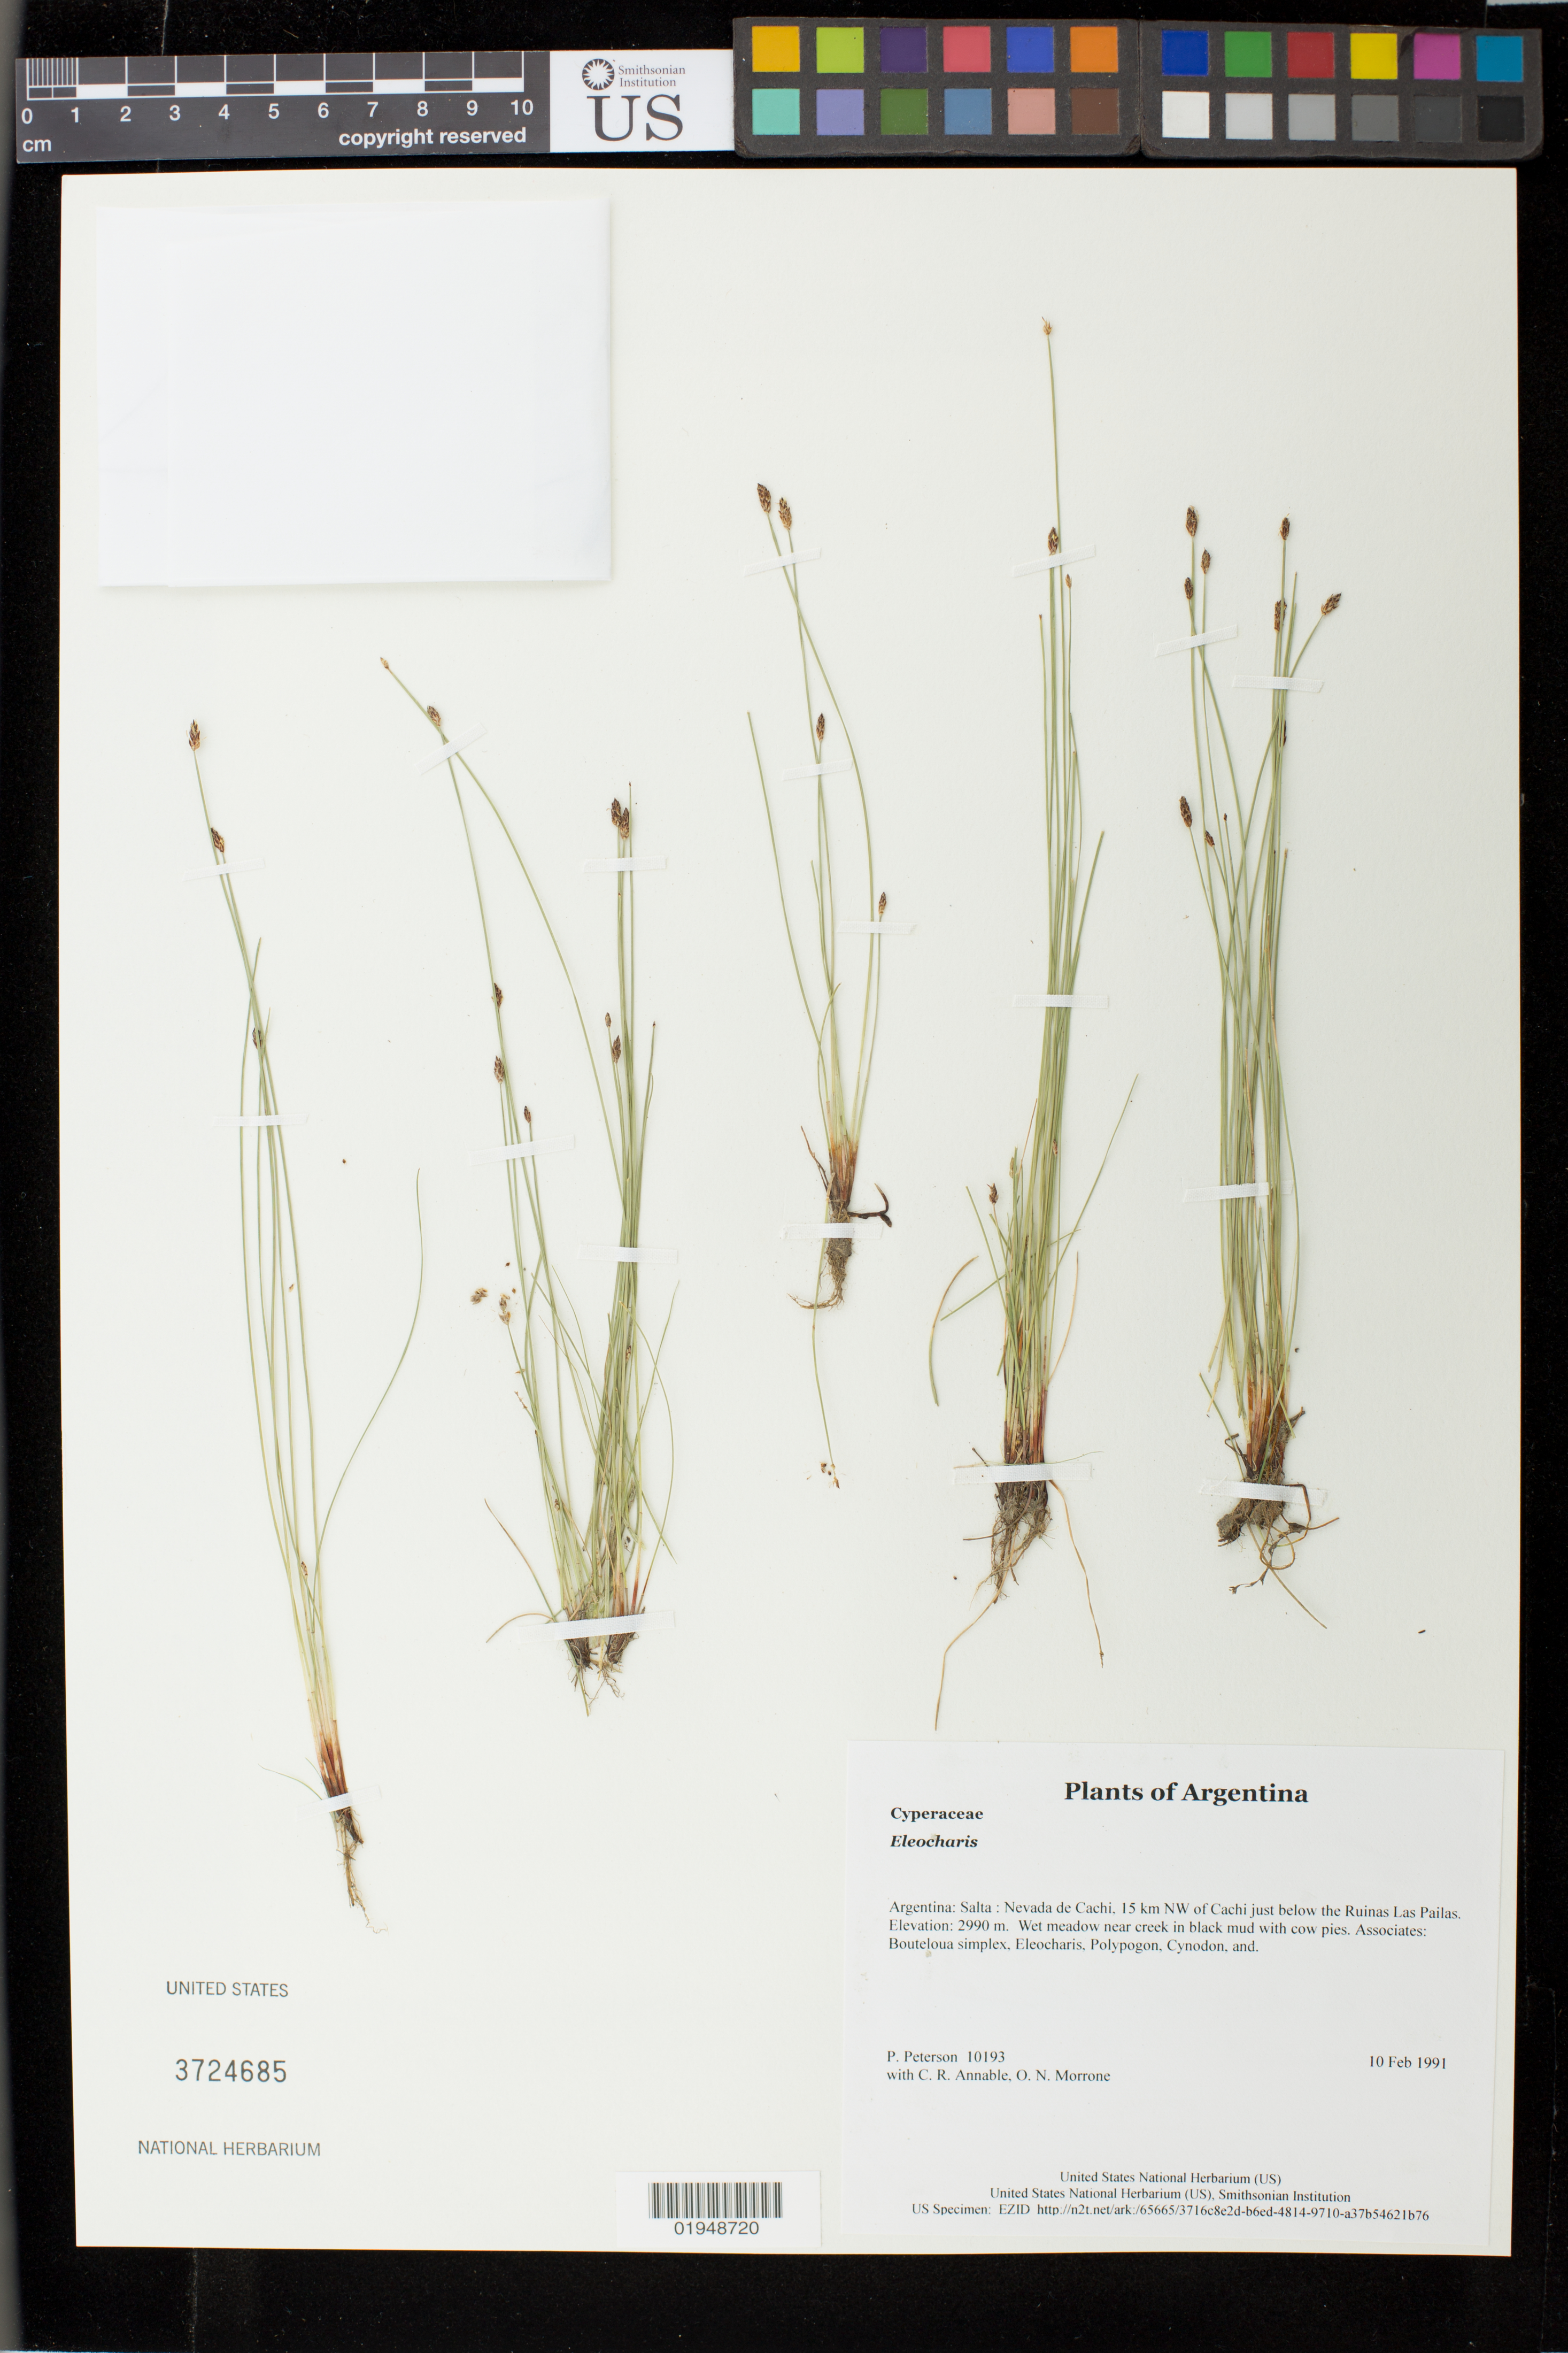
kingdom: Plantae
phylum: Tracheophyta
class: Liliopsida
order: Poales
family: Cyperaceae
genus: Eleocharis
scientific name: Eleocharis sp.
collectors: P. M. Peterson, C. R. Annable & O. N. Morrone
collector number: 10193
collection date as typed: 10 Feb 1991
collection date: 1991-02-10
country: Argentina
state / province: Salta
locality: Nevada de Cachi, 15 km NW of Cachi just below the Ruinas Las Pailas.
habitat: Wet meadow near creek in black mud with cow pies.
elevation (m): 2990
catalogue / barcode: US 3724685